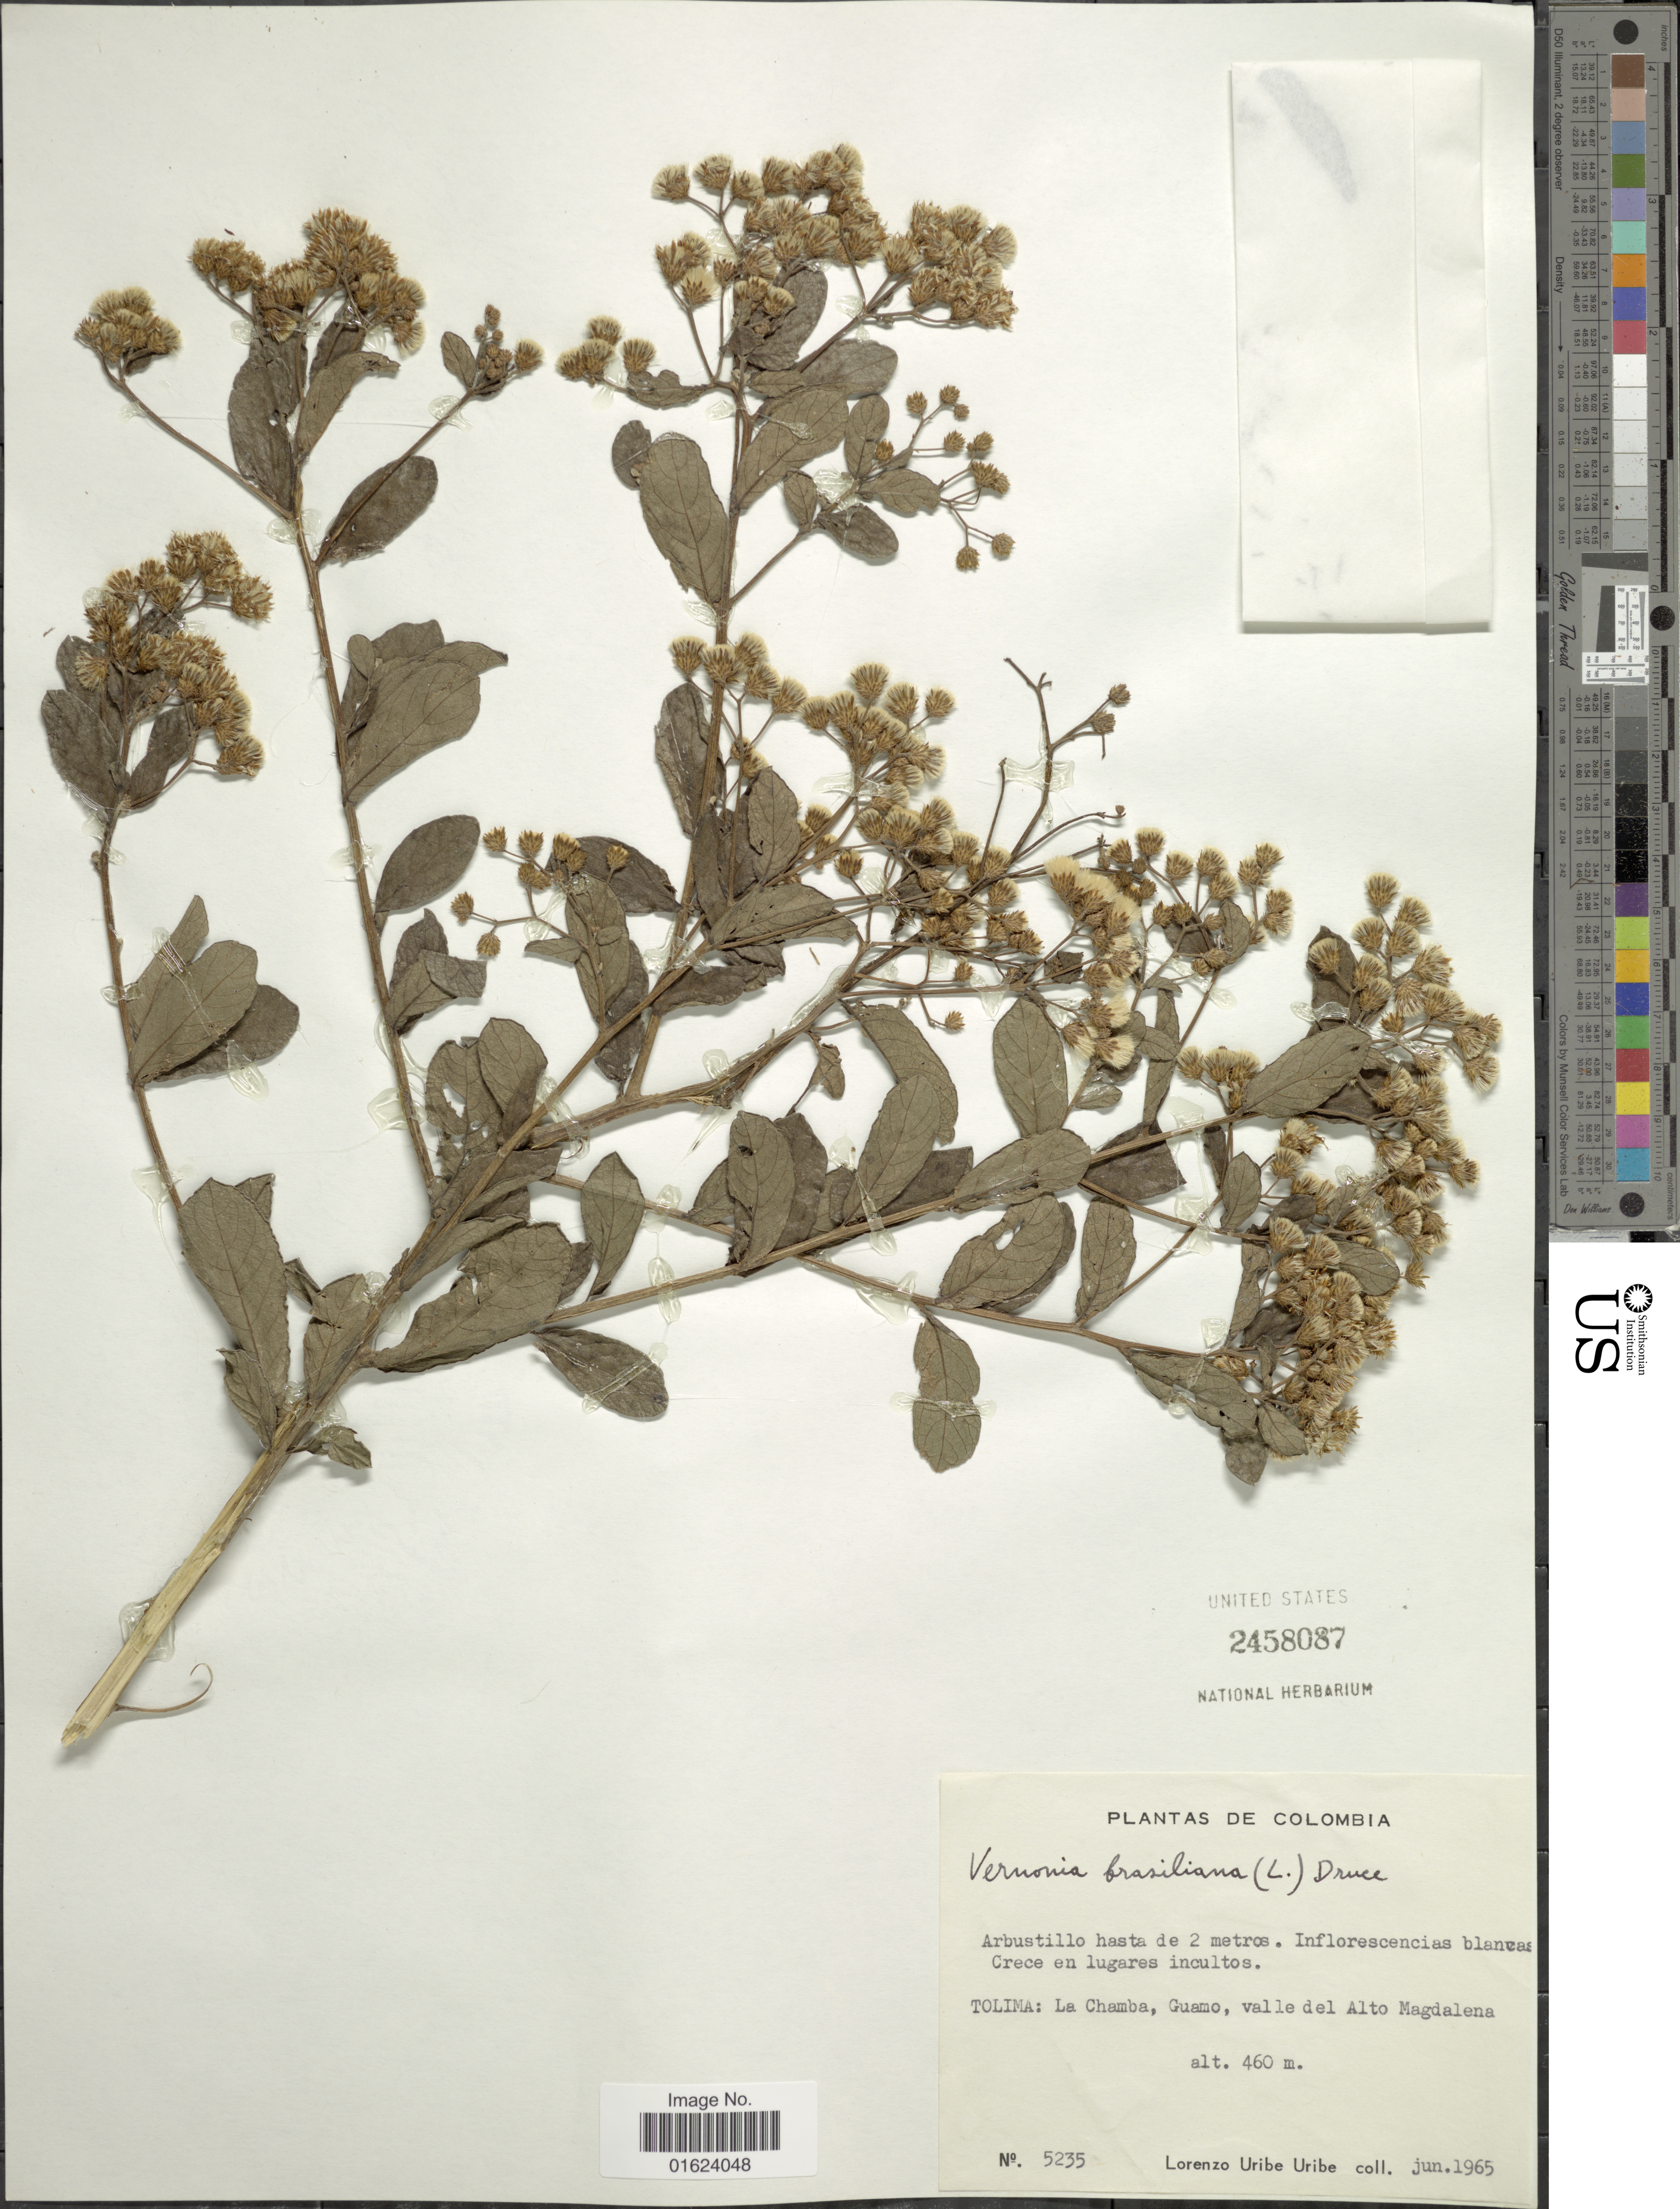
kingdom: Plantae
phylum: Tracheophyta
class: Magnoliopsida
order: Asterales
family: Asteraceae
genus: Vernonia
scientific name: Vernonia brasiliana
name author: (L.) Druce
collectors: L. Uribe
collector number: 5235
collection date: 1965-06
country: Colombia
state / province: Tolima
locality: Tolima: La Chamba, Guamo, valle del Alto Magdalena.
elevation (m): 460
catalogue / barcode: US 2458087